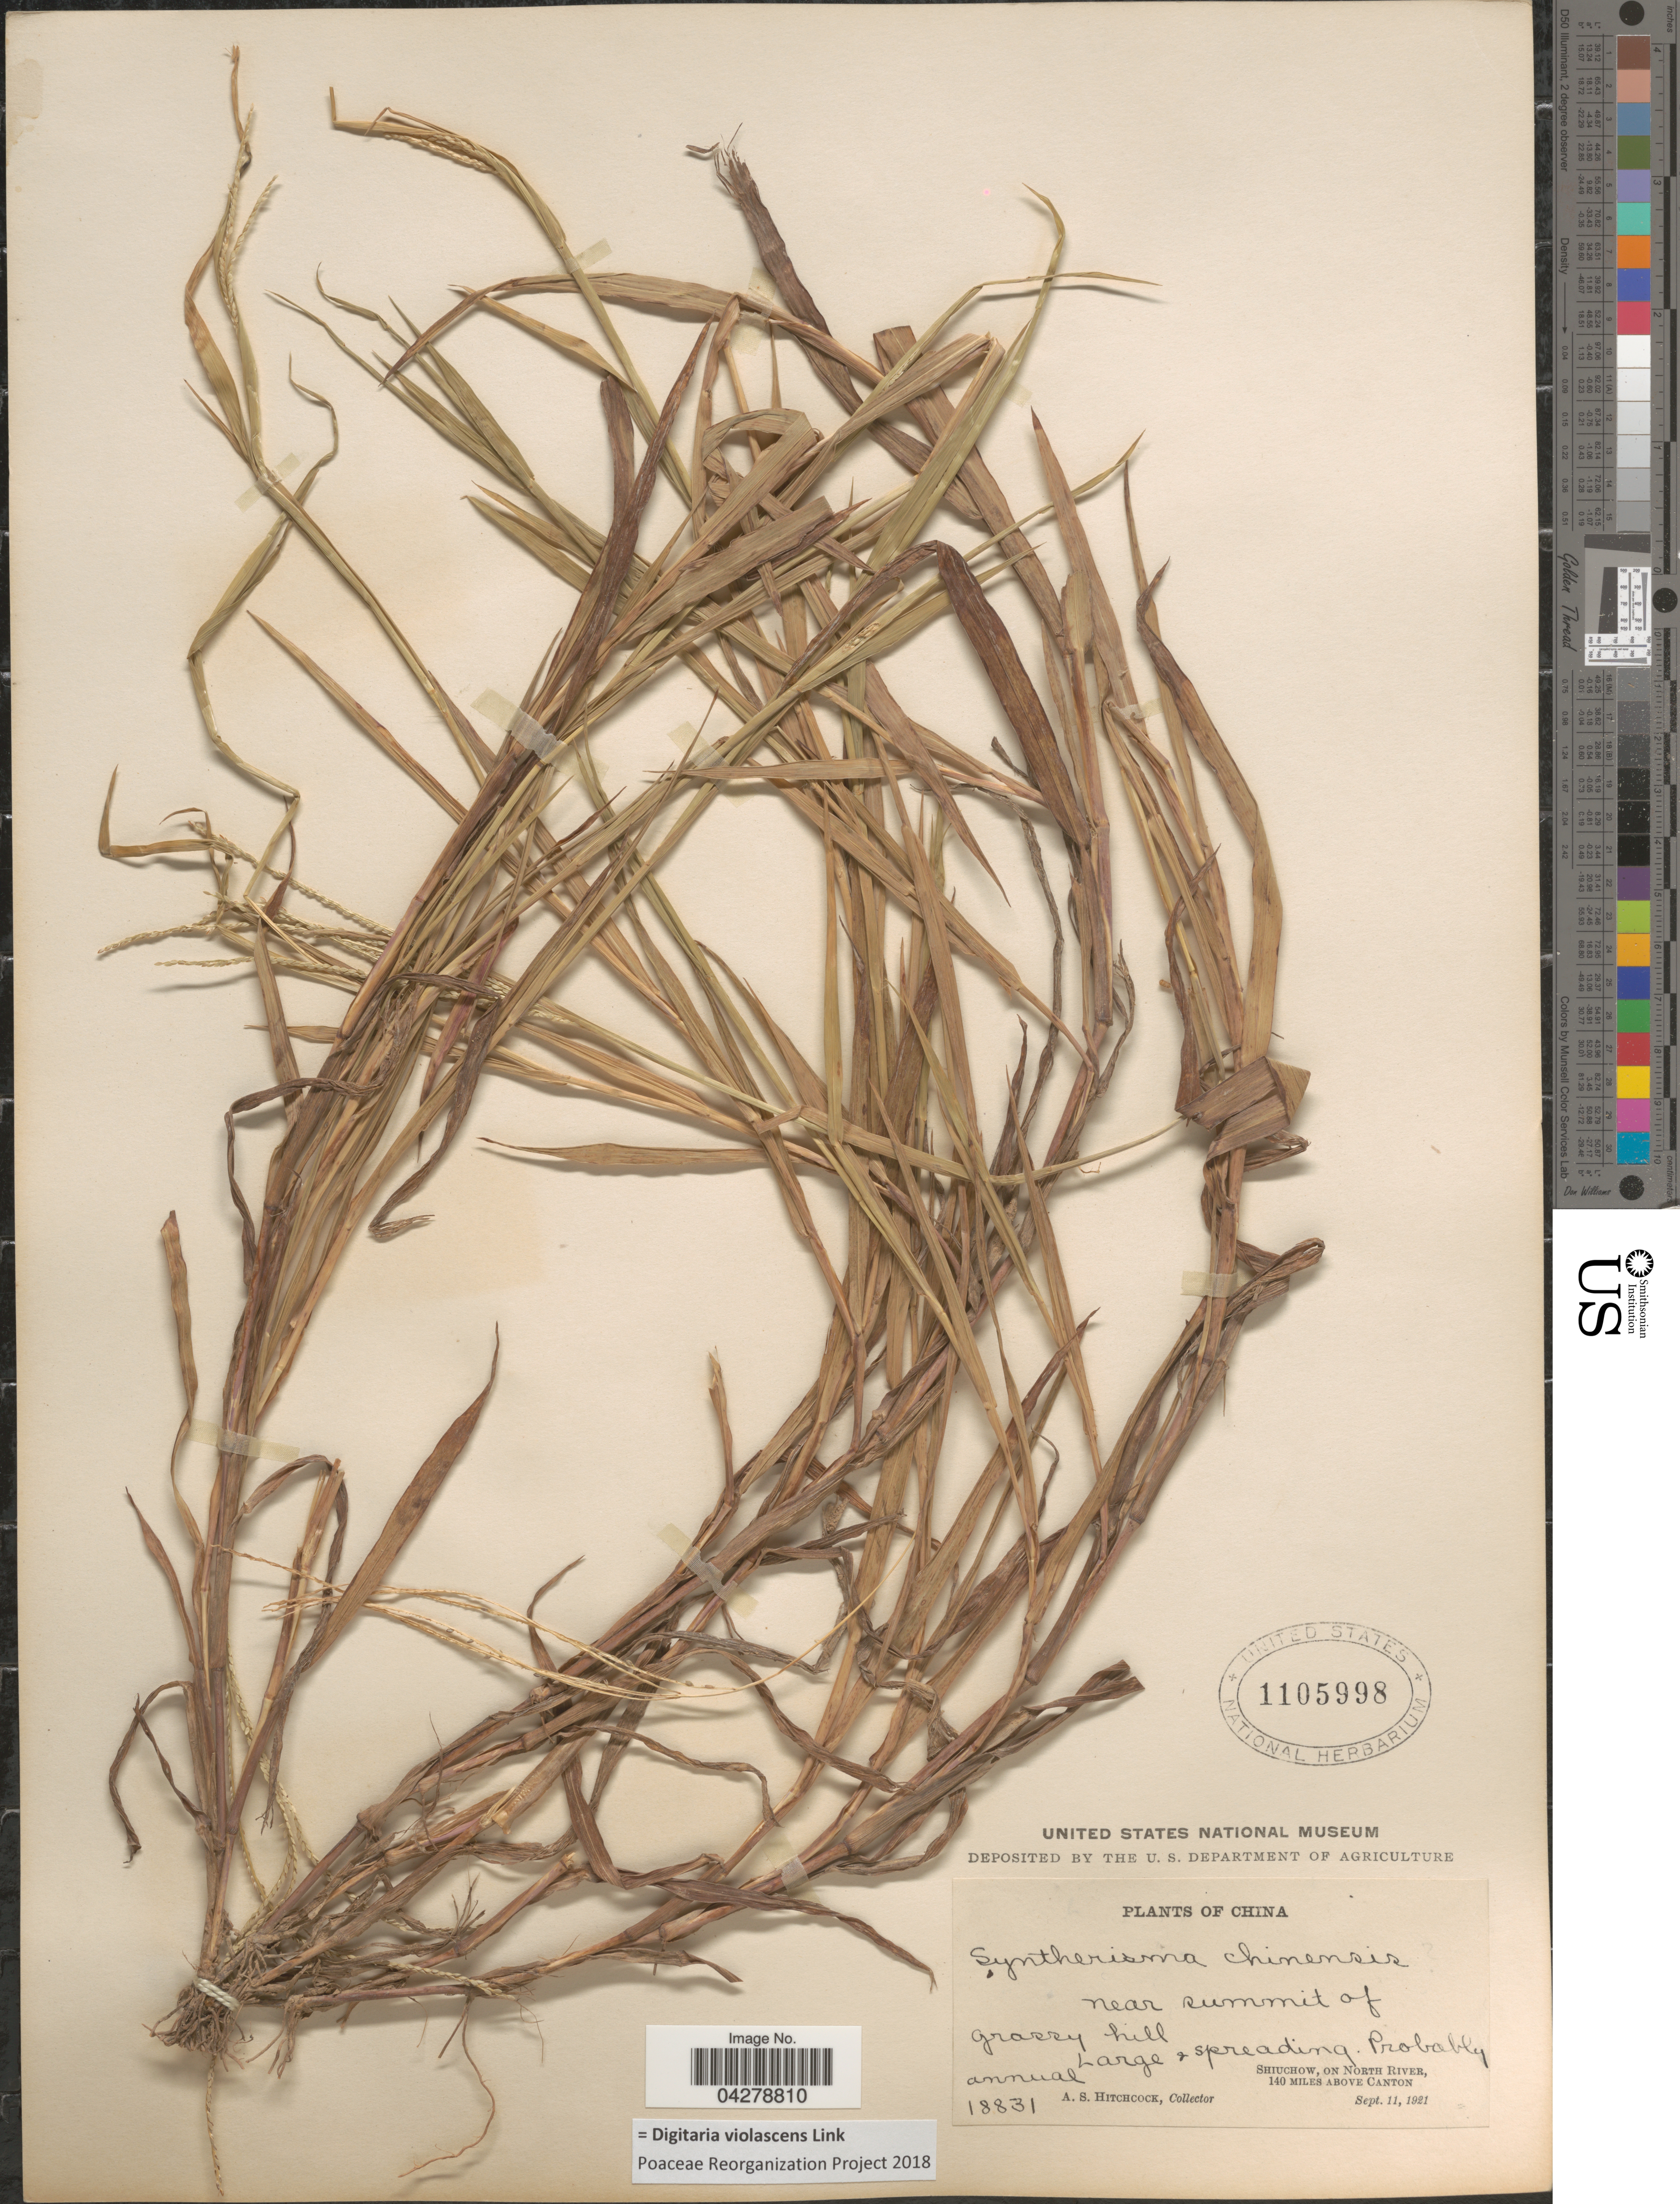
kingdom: Plantae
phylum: Tracheophyta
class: Liliopsida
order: Poales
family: Poaceae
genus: Digitaria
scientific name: Digitaria violascens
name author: Link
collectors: A. S. Hitchcock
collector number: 18831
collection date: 1921-09-11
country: China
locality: Near summit of grassy hill. Shiuchow, On North River, 140 Miles Above Canton.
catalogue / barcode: US 1105998